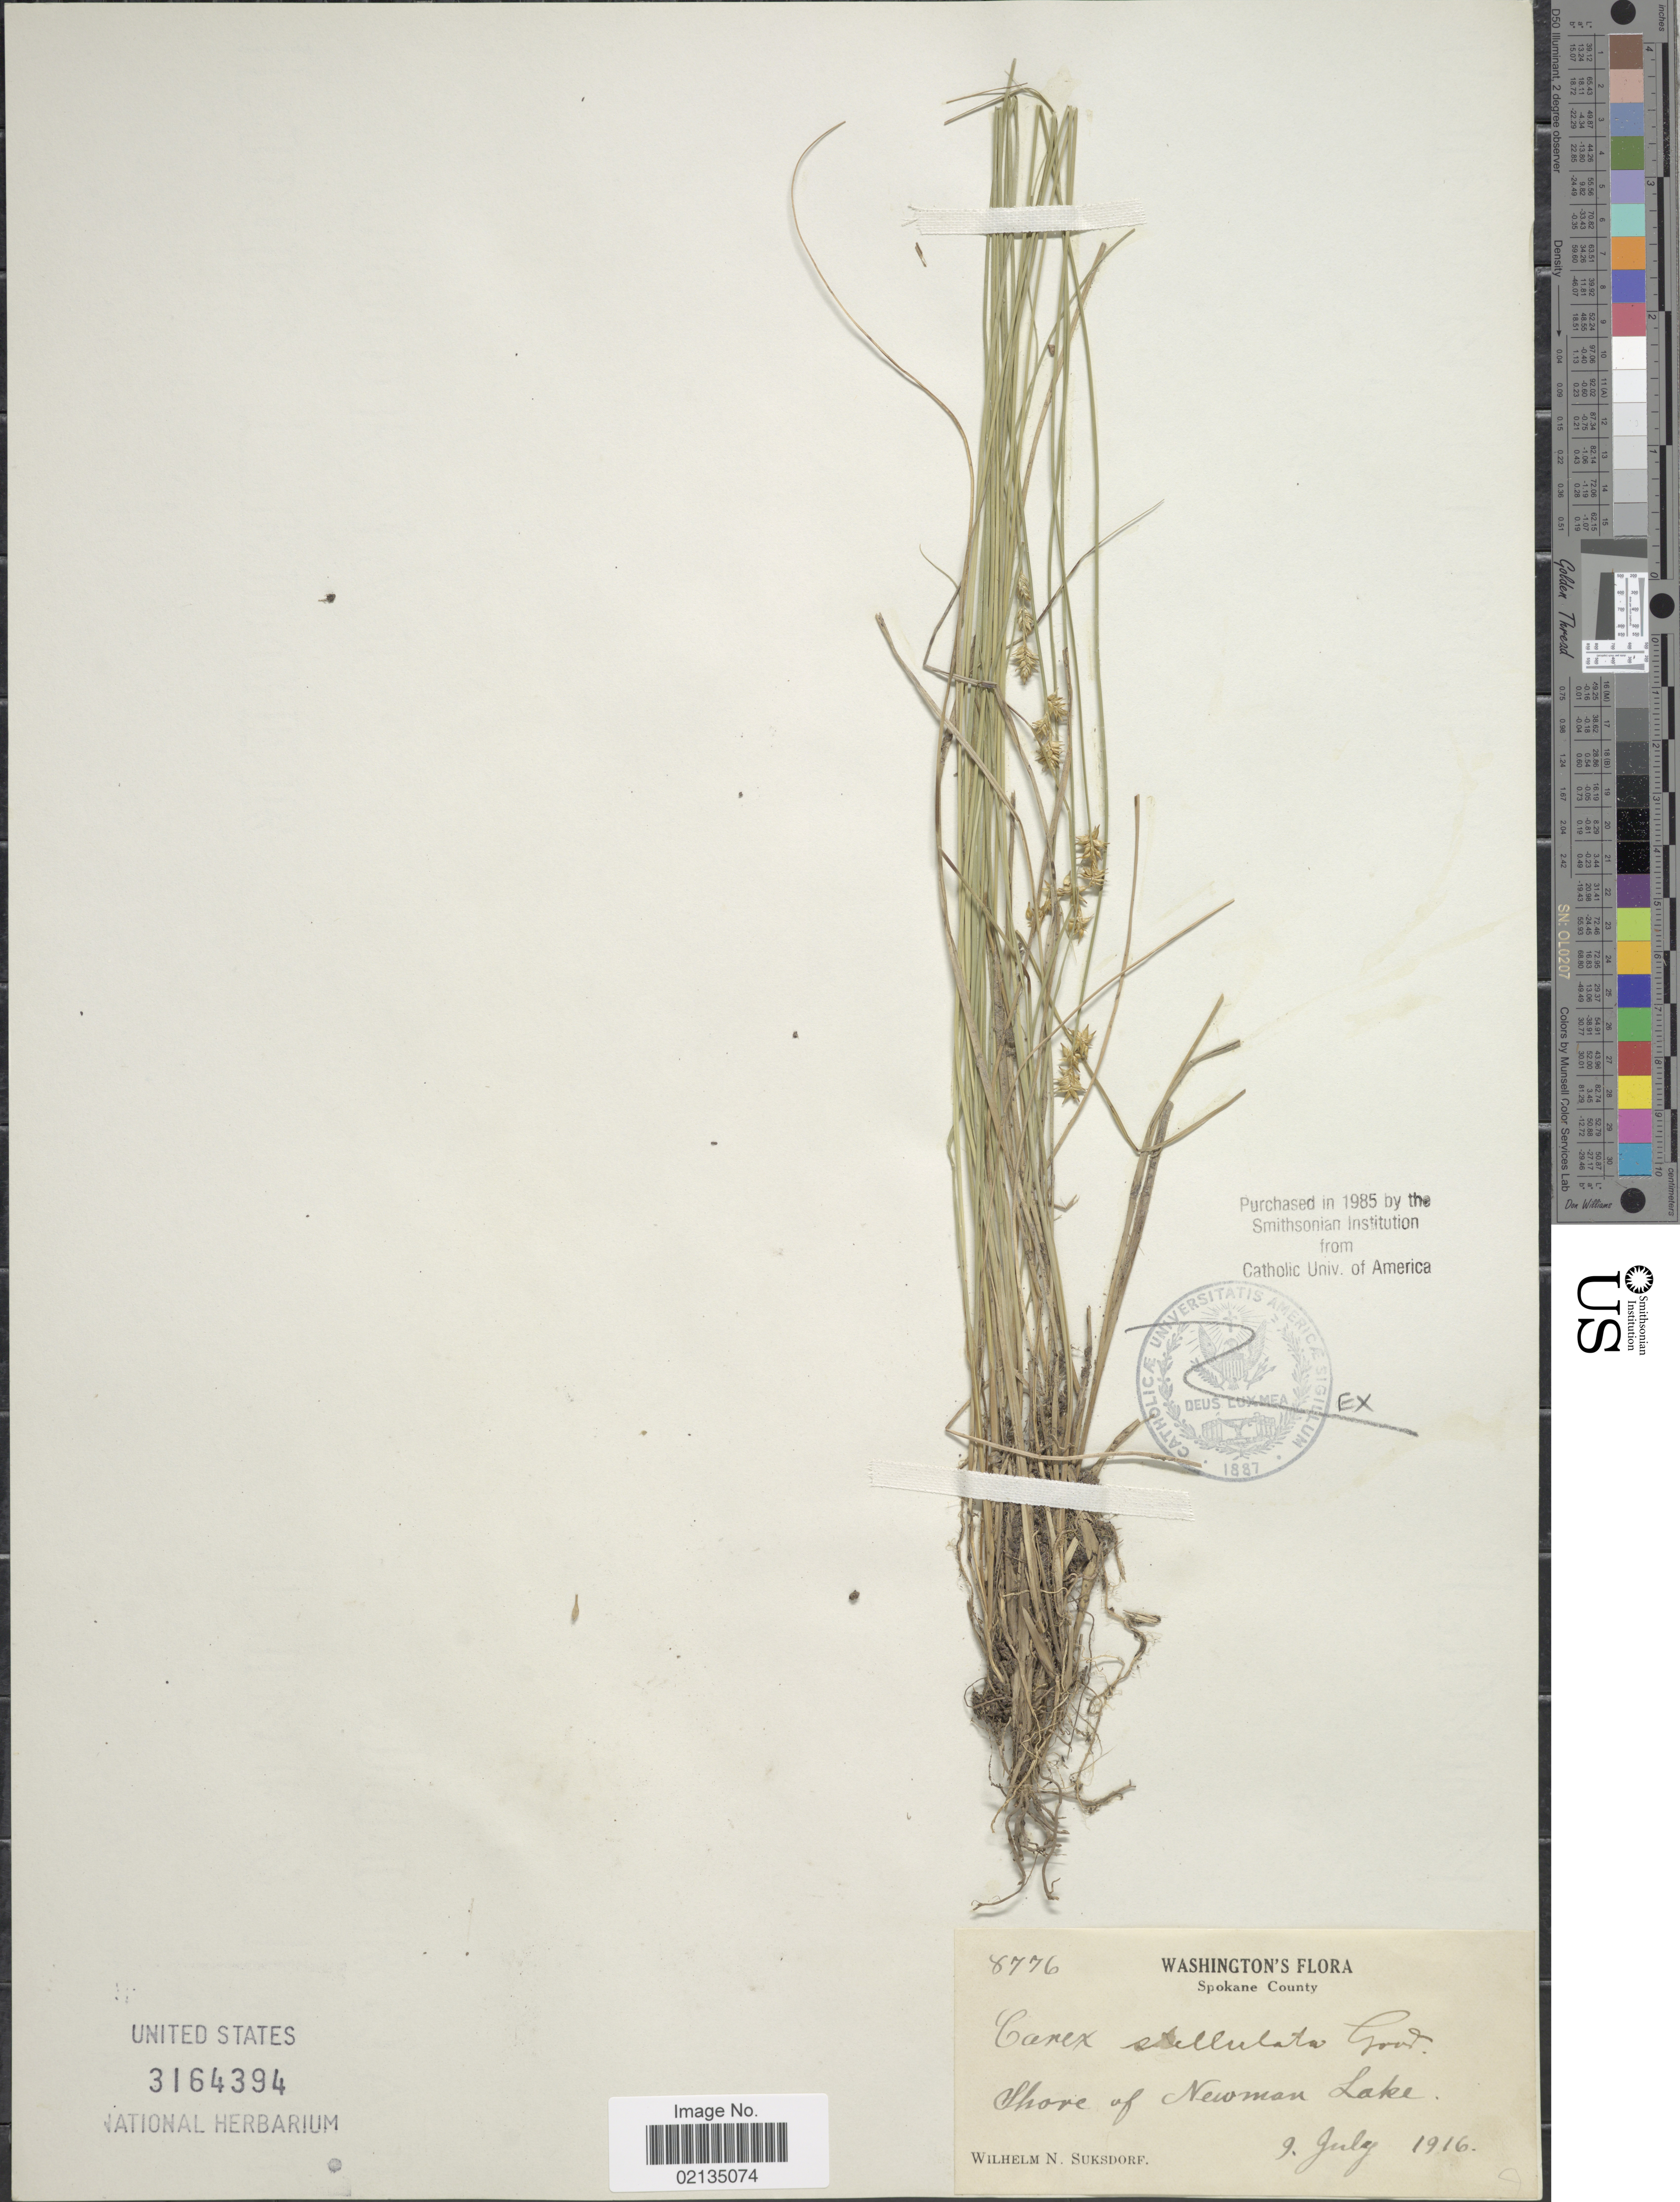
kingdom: Plantae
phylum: Tracheophyta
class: Liliopsida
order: Poales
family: Cyperaceae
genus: Carex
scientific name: Carex echinata subsp. echinata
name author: Murray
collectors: W. N. Suksdorf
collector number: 8776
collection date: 1916-07-09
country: United States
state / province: Washington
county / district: Spokane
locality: Washington's, Spokane County, Shore of Newman Lake.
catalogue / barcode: US 3164394